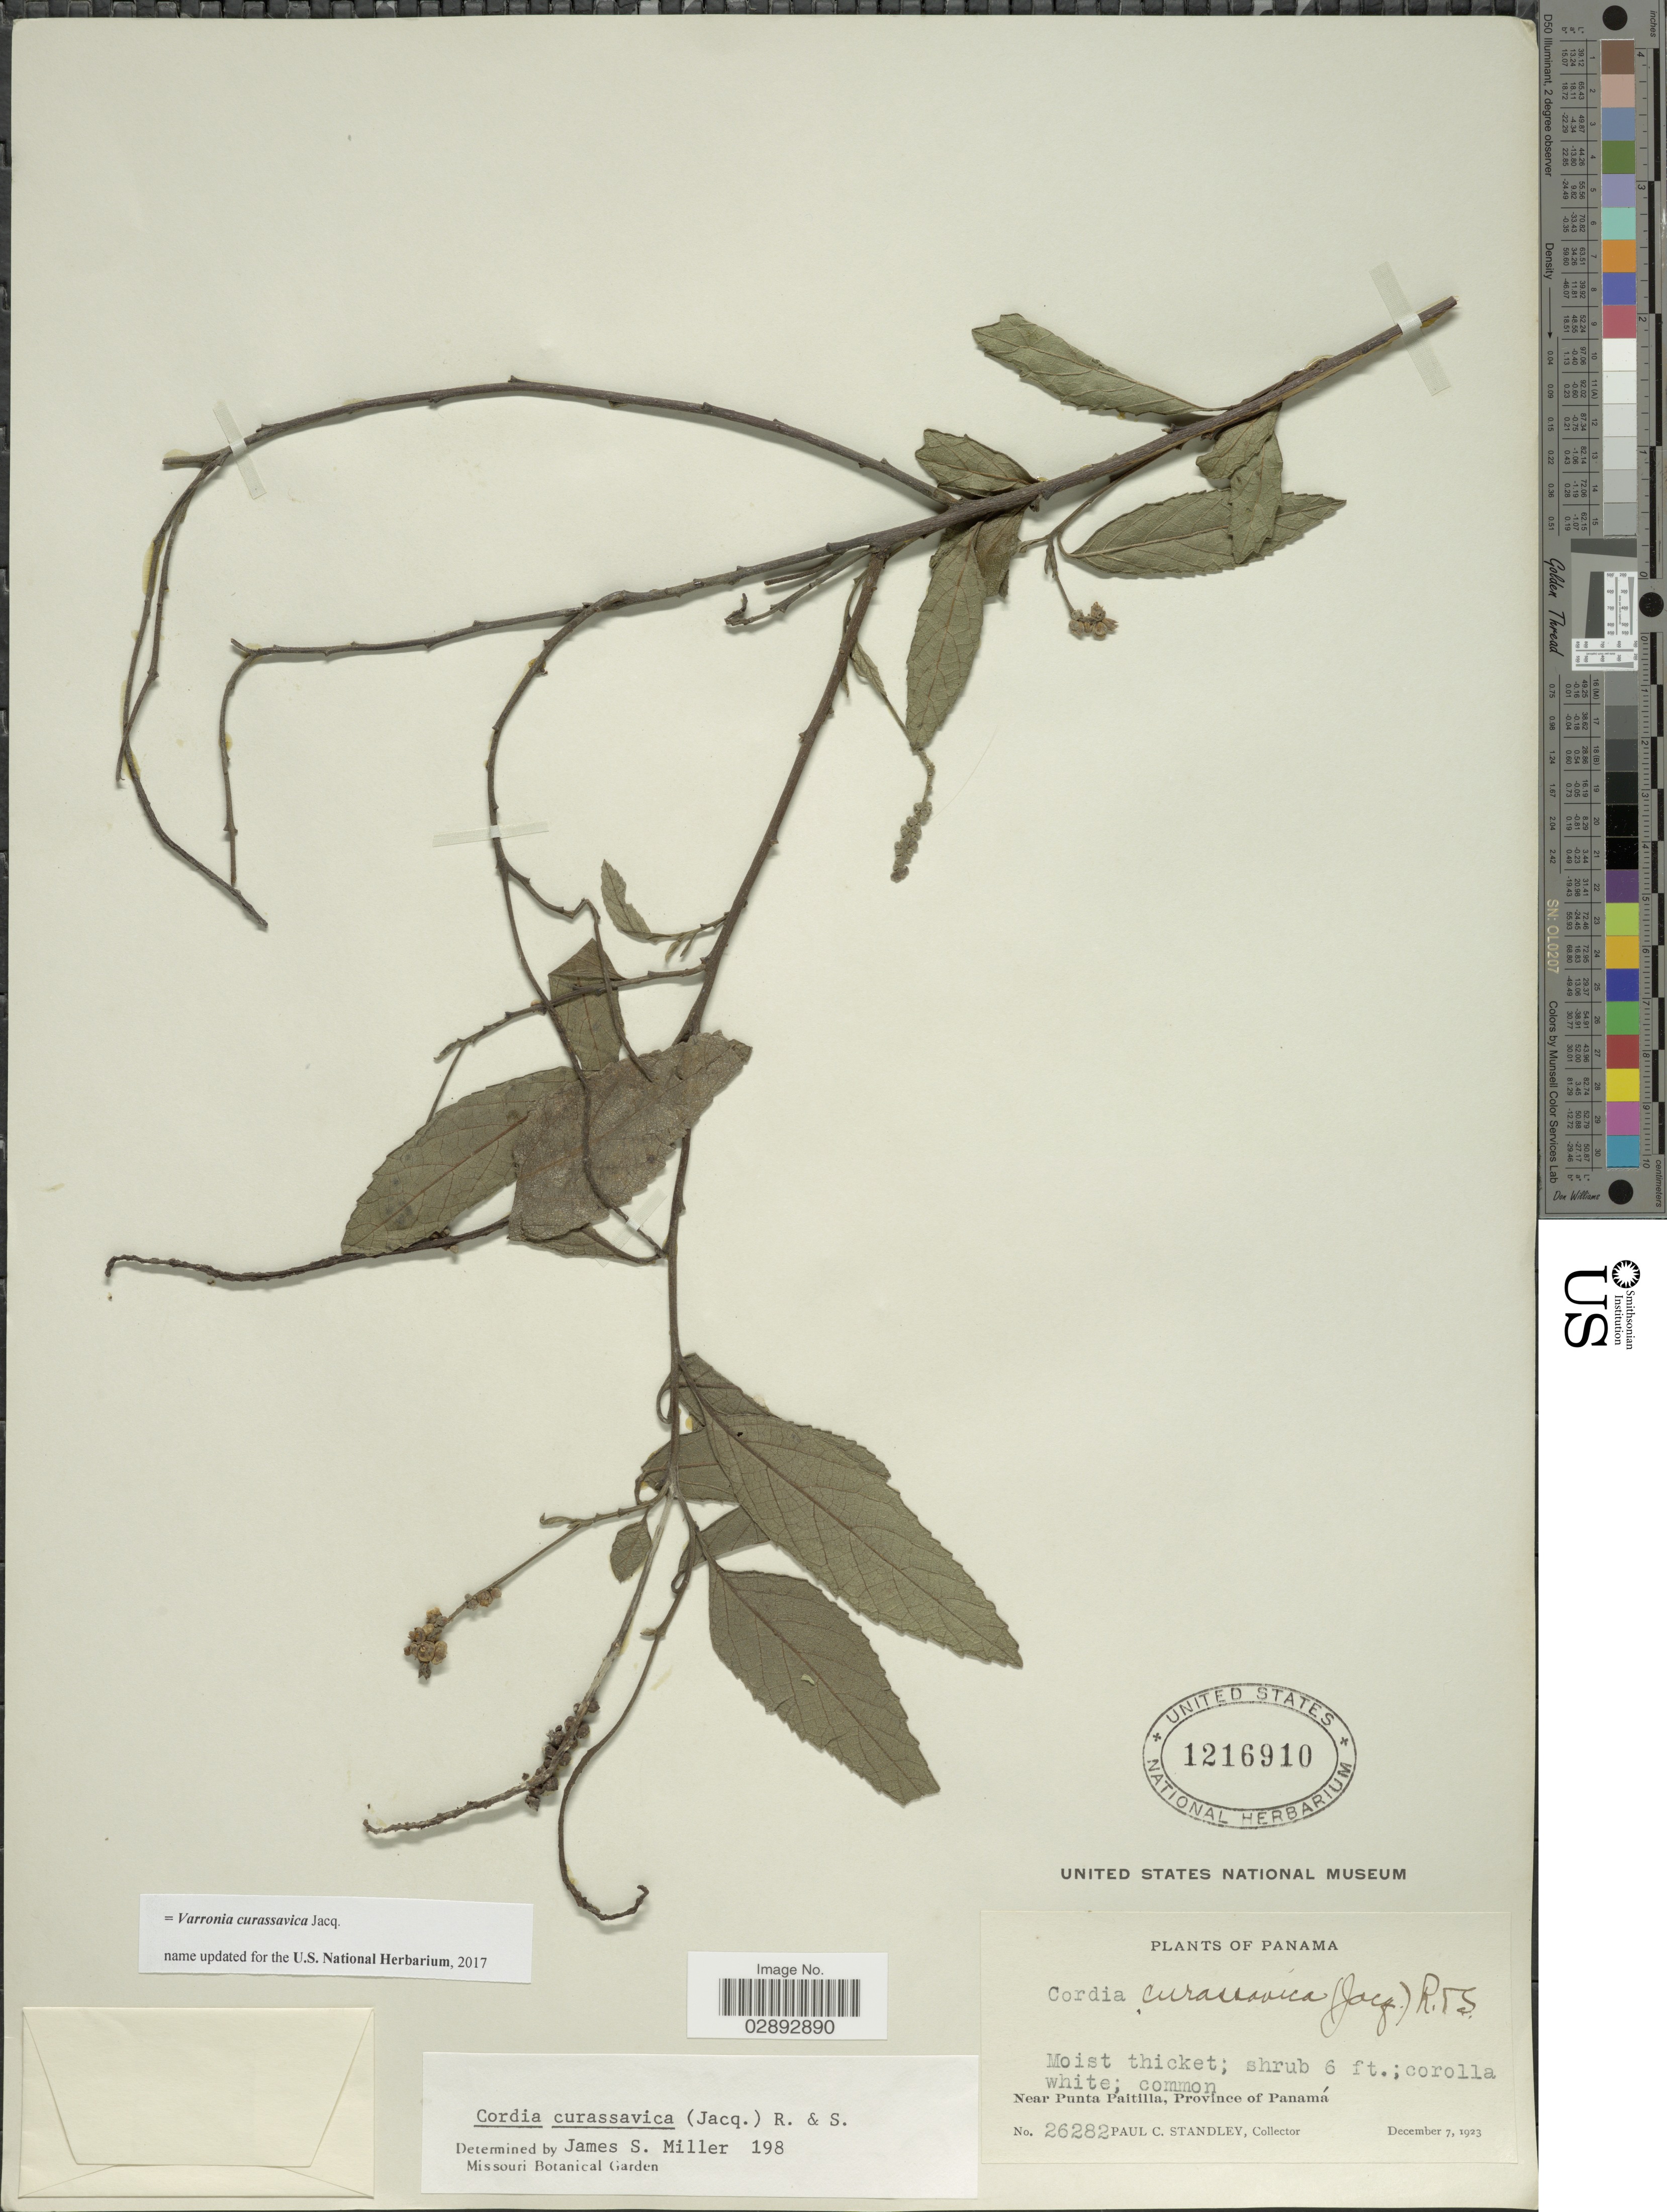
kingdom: Plantae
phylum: Tracheophyta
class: Magnoliopsida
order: Boraginales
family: Cordiaceae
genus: Varronia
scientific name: Varronia curassavica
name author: Jacq.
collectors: P. C. Standley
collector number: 26282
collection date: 1923-12-07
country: Panama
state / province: Panamá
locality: Near Punta Paitilla, Province of Panamá.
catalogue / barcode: US 1216910